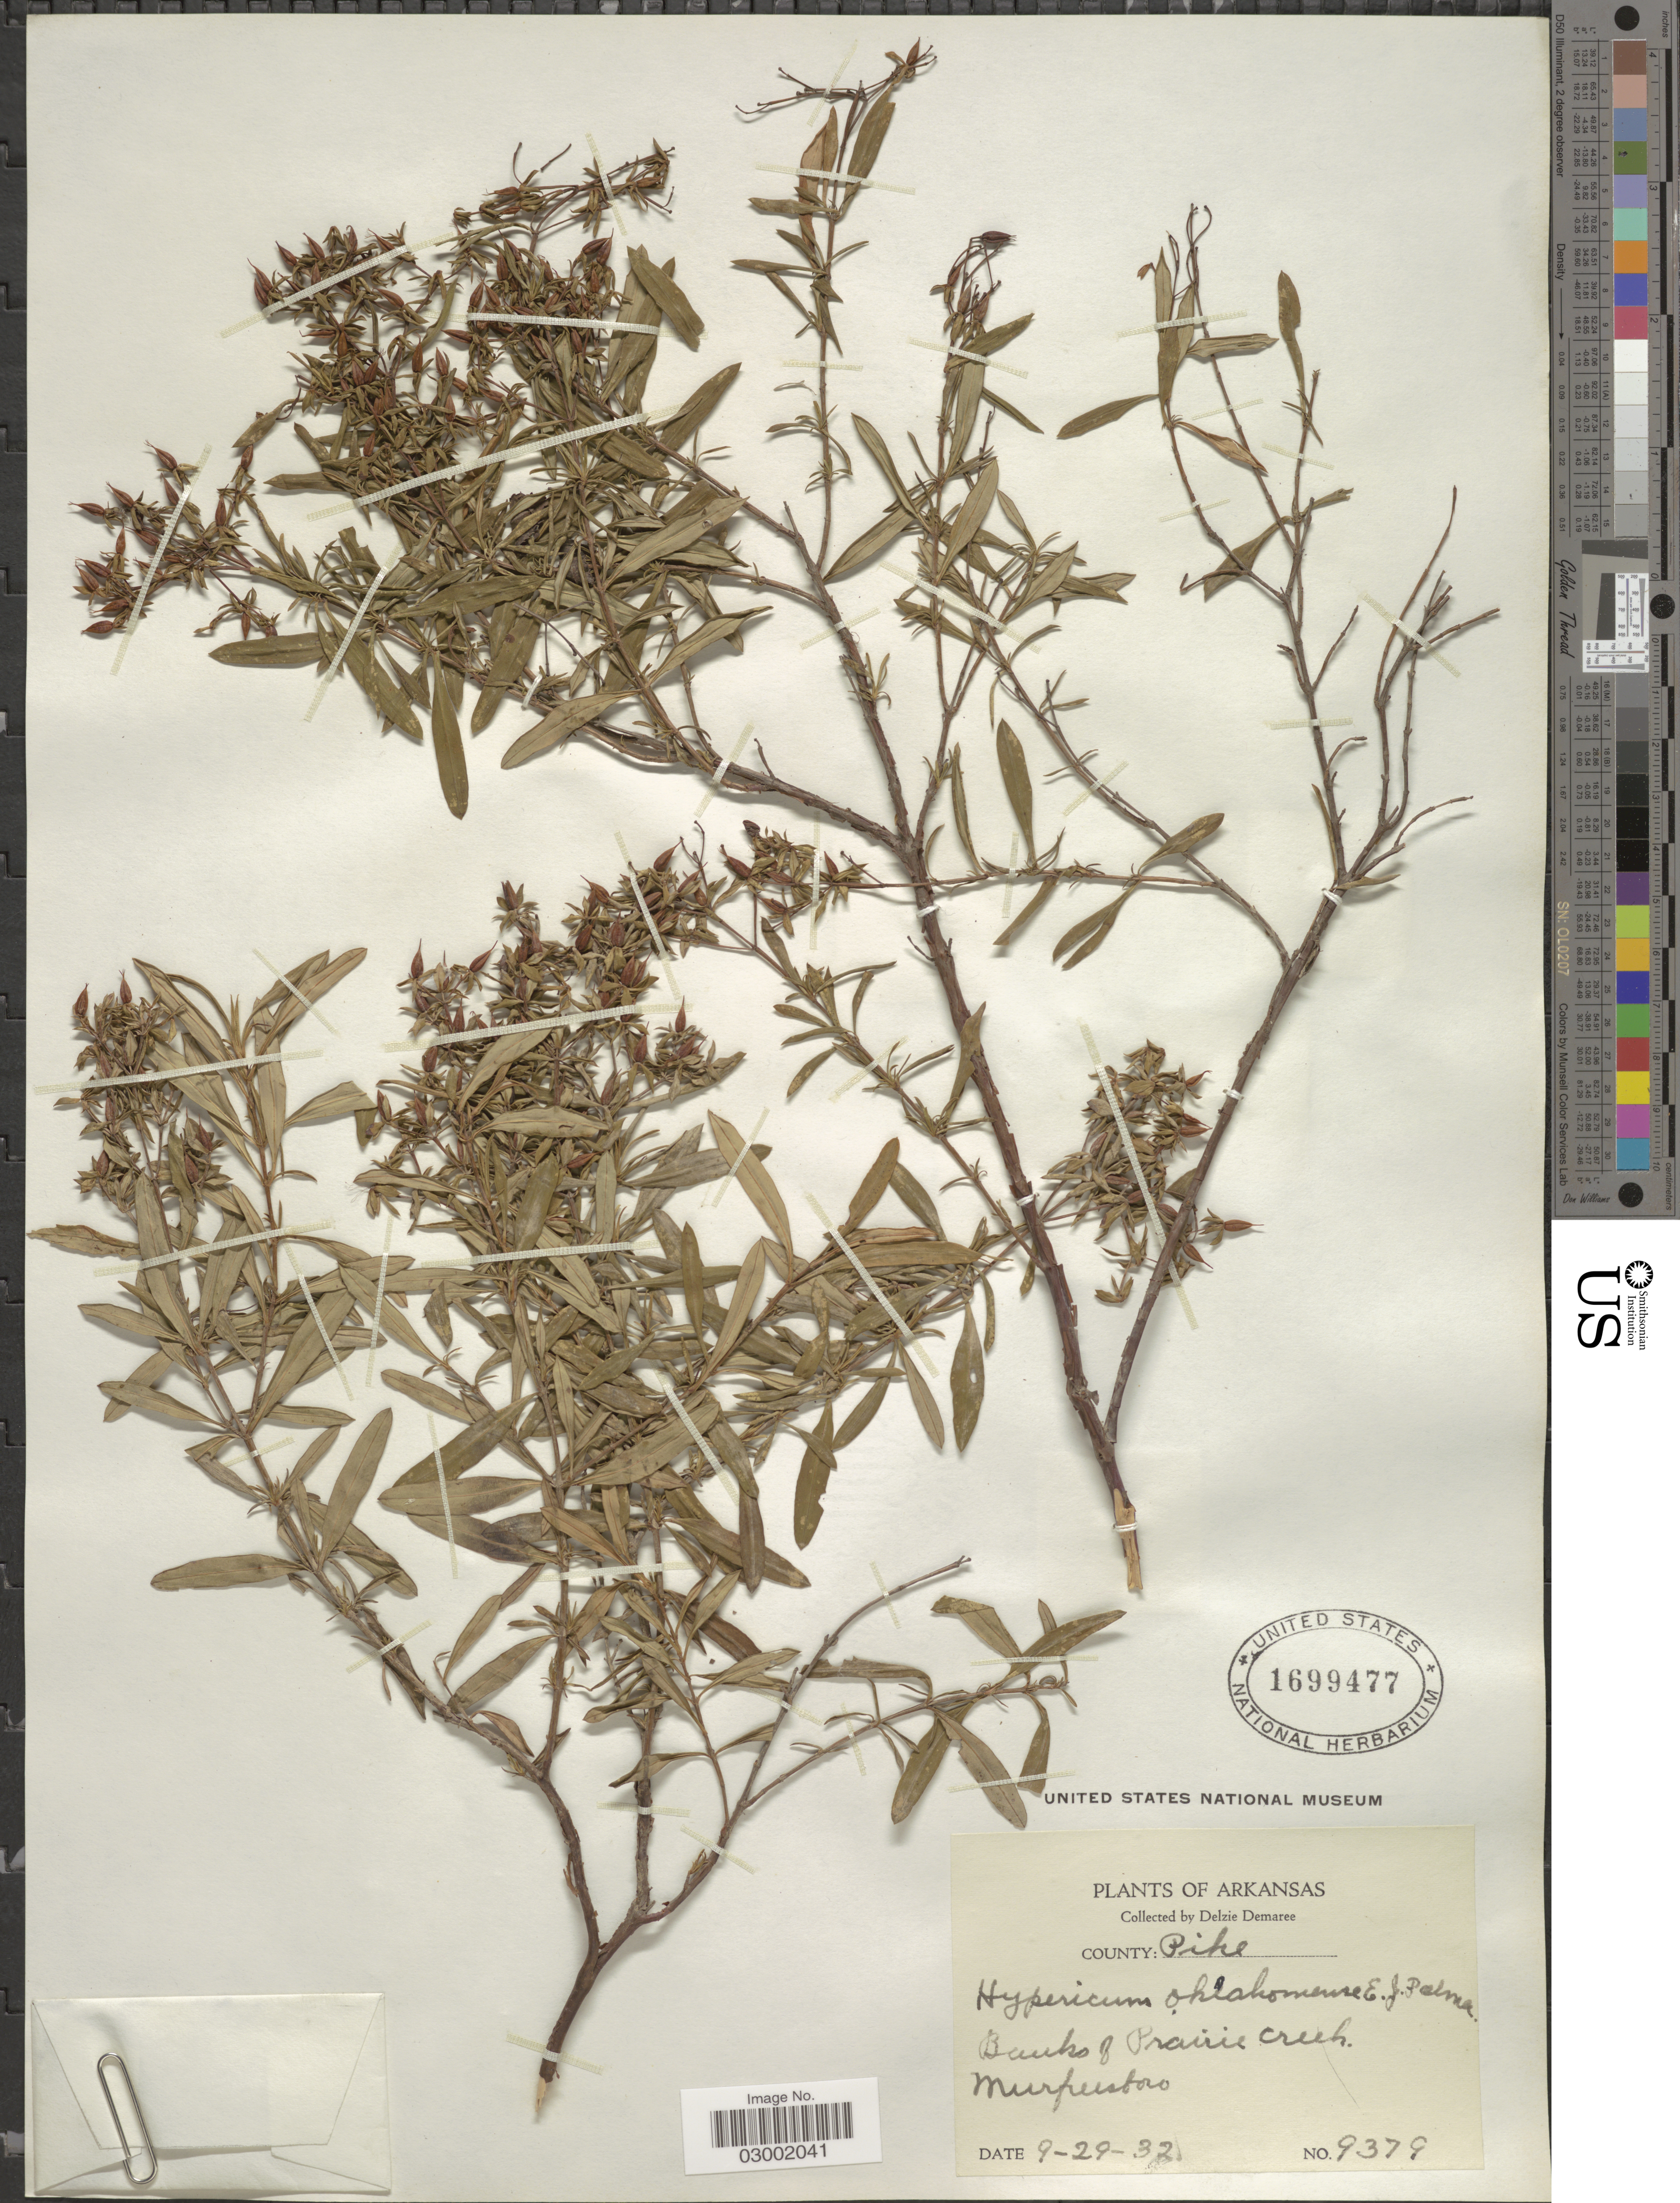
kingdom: Plantae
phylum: Tracheophyta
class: Magnoliopsida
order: Malpighiales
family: Hypericaceae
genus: Hypericum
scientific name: Hypericum oklahomense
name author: E.J. Palmer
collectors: D. Demaree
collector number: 9379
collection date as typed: Transcribed d/m/y: 29/9/32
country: United States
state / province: Arkansas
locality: County: Pike. Banks of Prairie creek. Murfreesboro.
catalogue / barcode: US 1699477